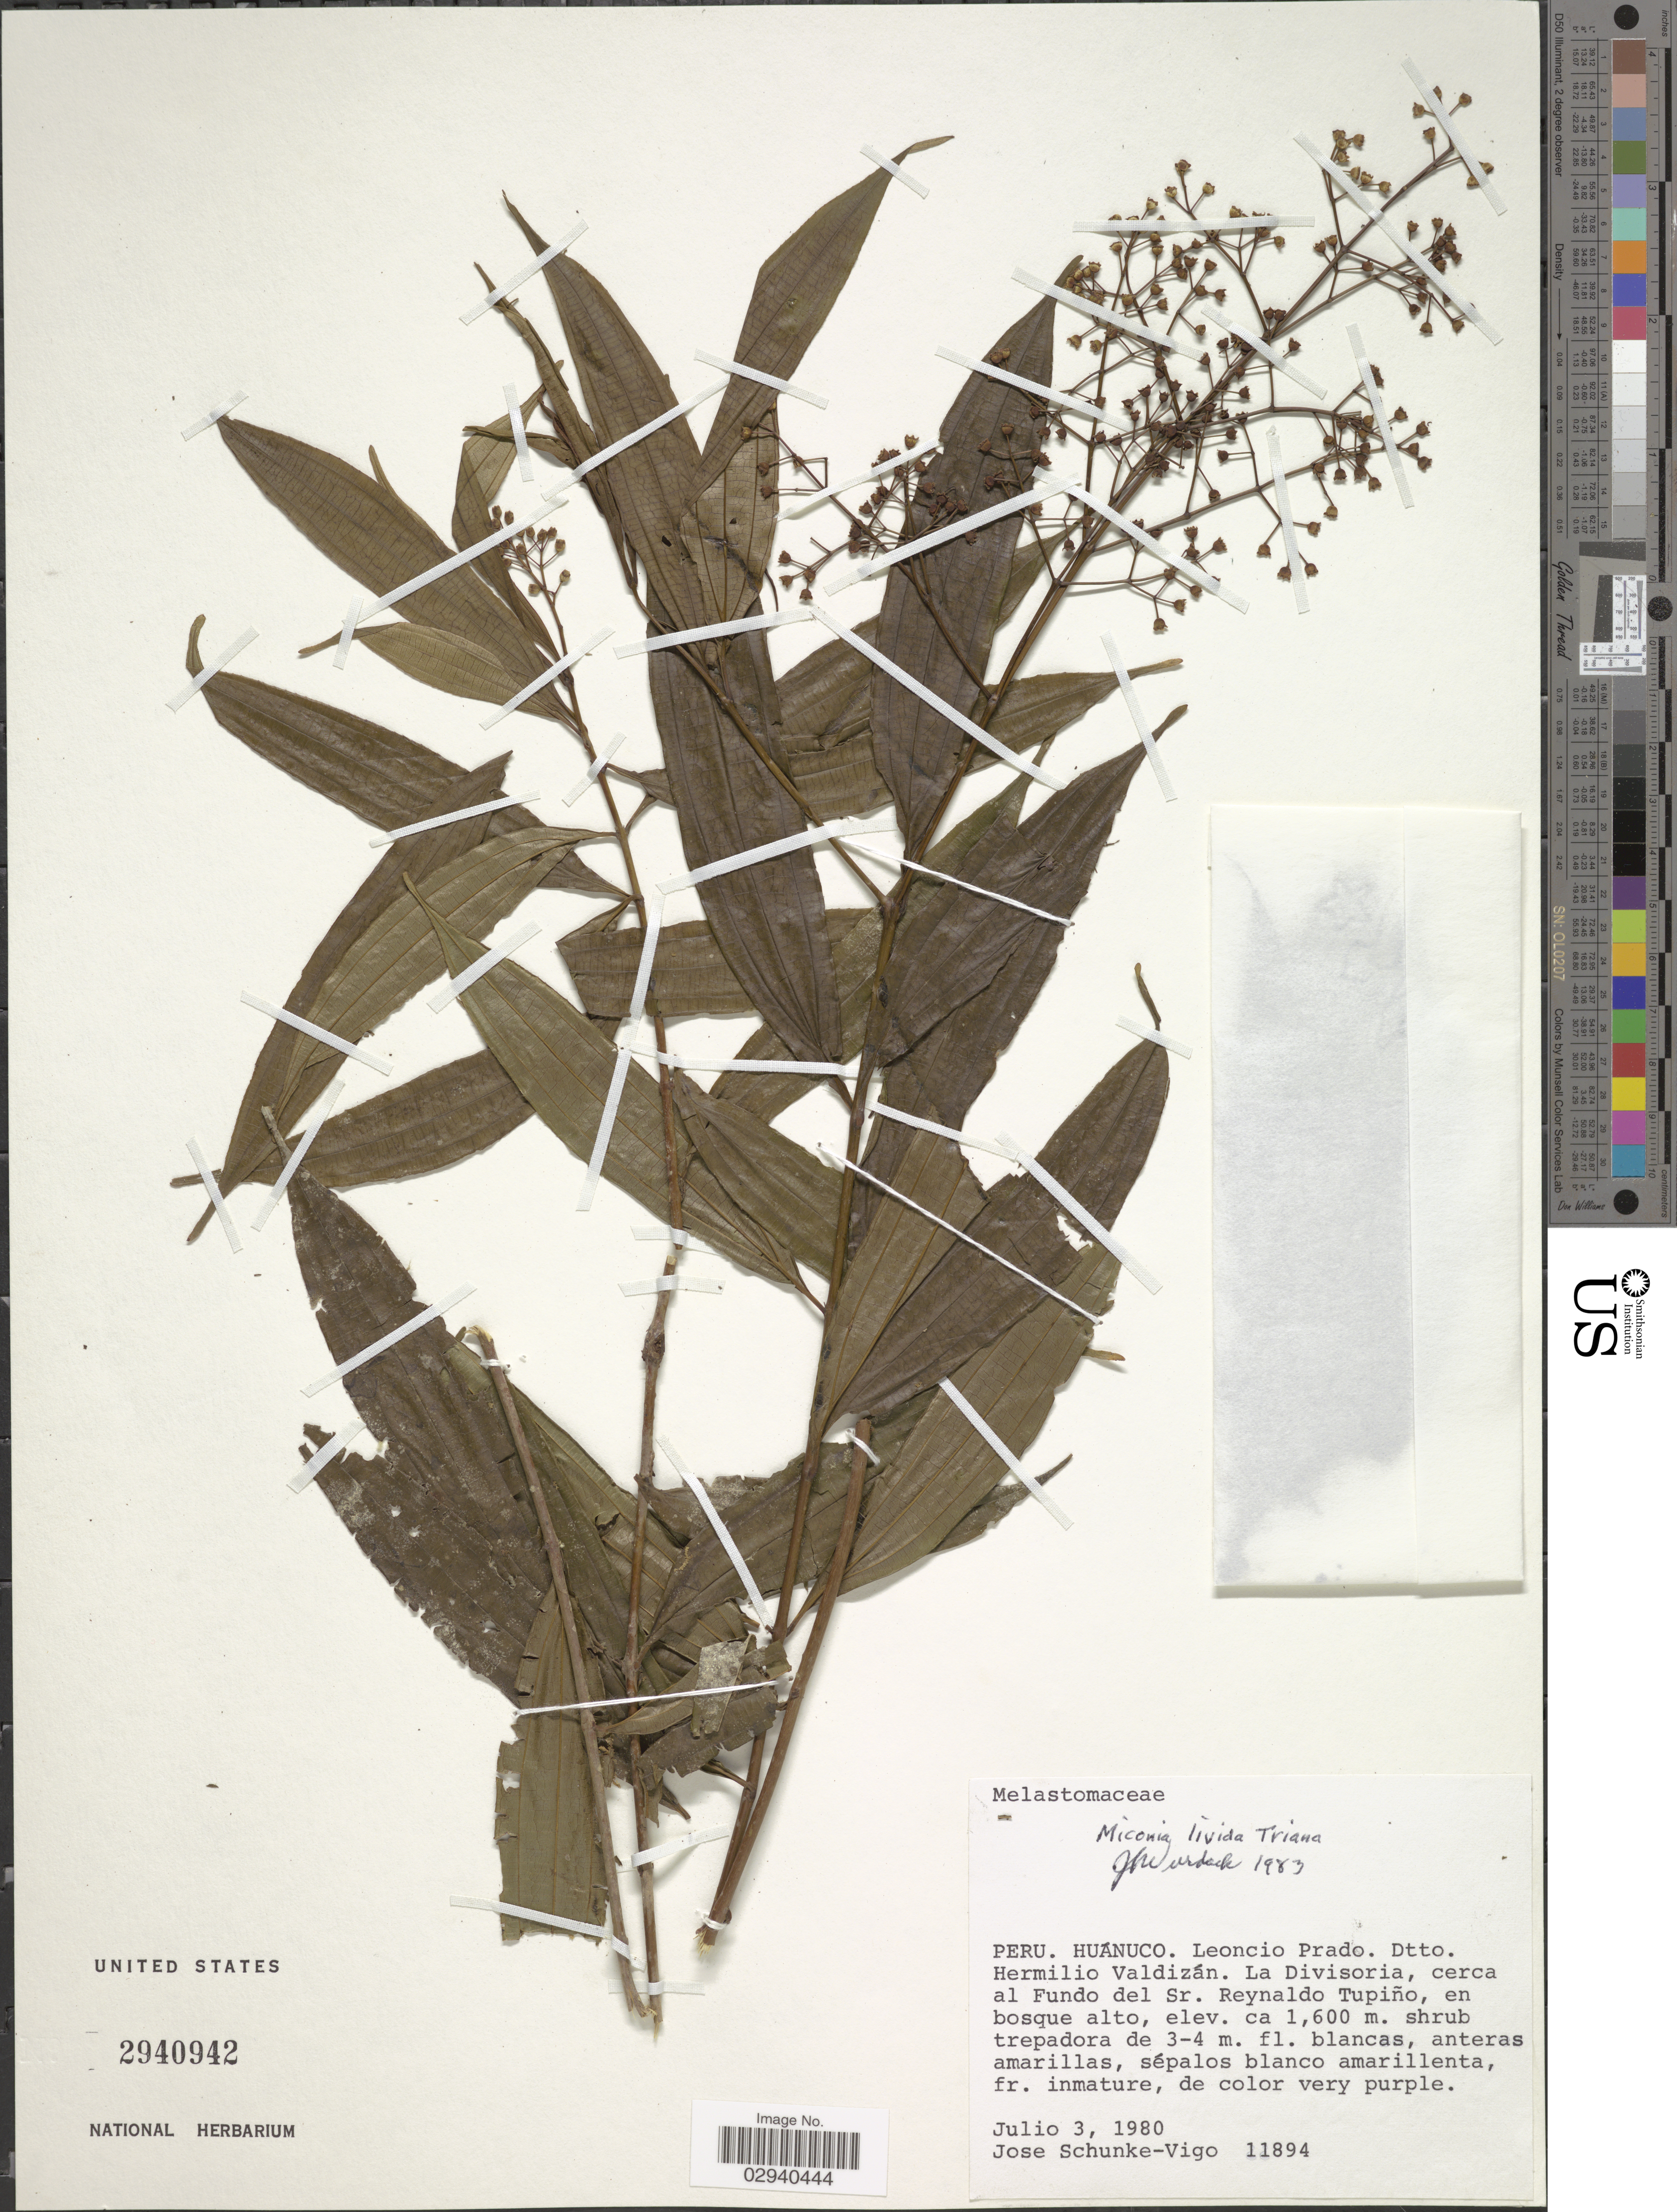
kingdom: Plantae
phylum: Tracheophyta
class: Magnoliopsida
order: Myrtales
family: Melastomataceae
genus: Miconia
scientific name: Miconia livida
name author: Triana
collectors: J. Schunke Vigo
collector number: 11894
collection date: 1980-07-03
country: Peru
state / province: Huánuco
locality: Leoncio Prado. Dtto. Hermilio Valdizán. La Divisoria, cerca al Fundo del Sr. Reynaldo Tupiño.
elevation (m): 1600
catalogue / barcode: US 2940942